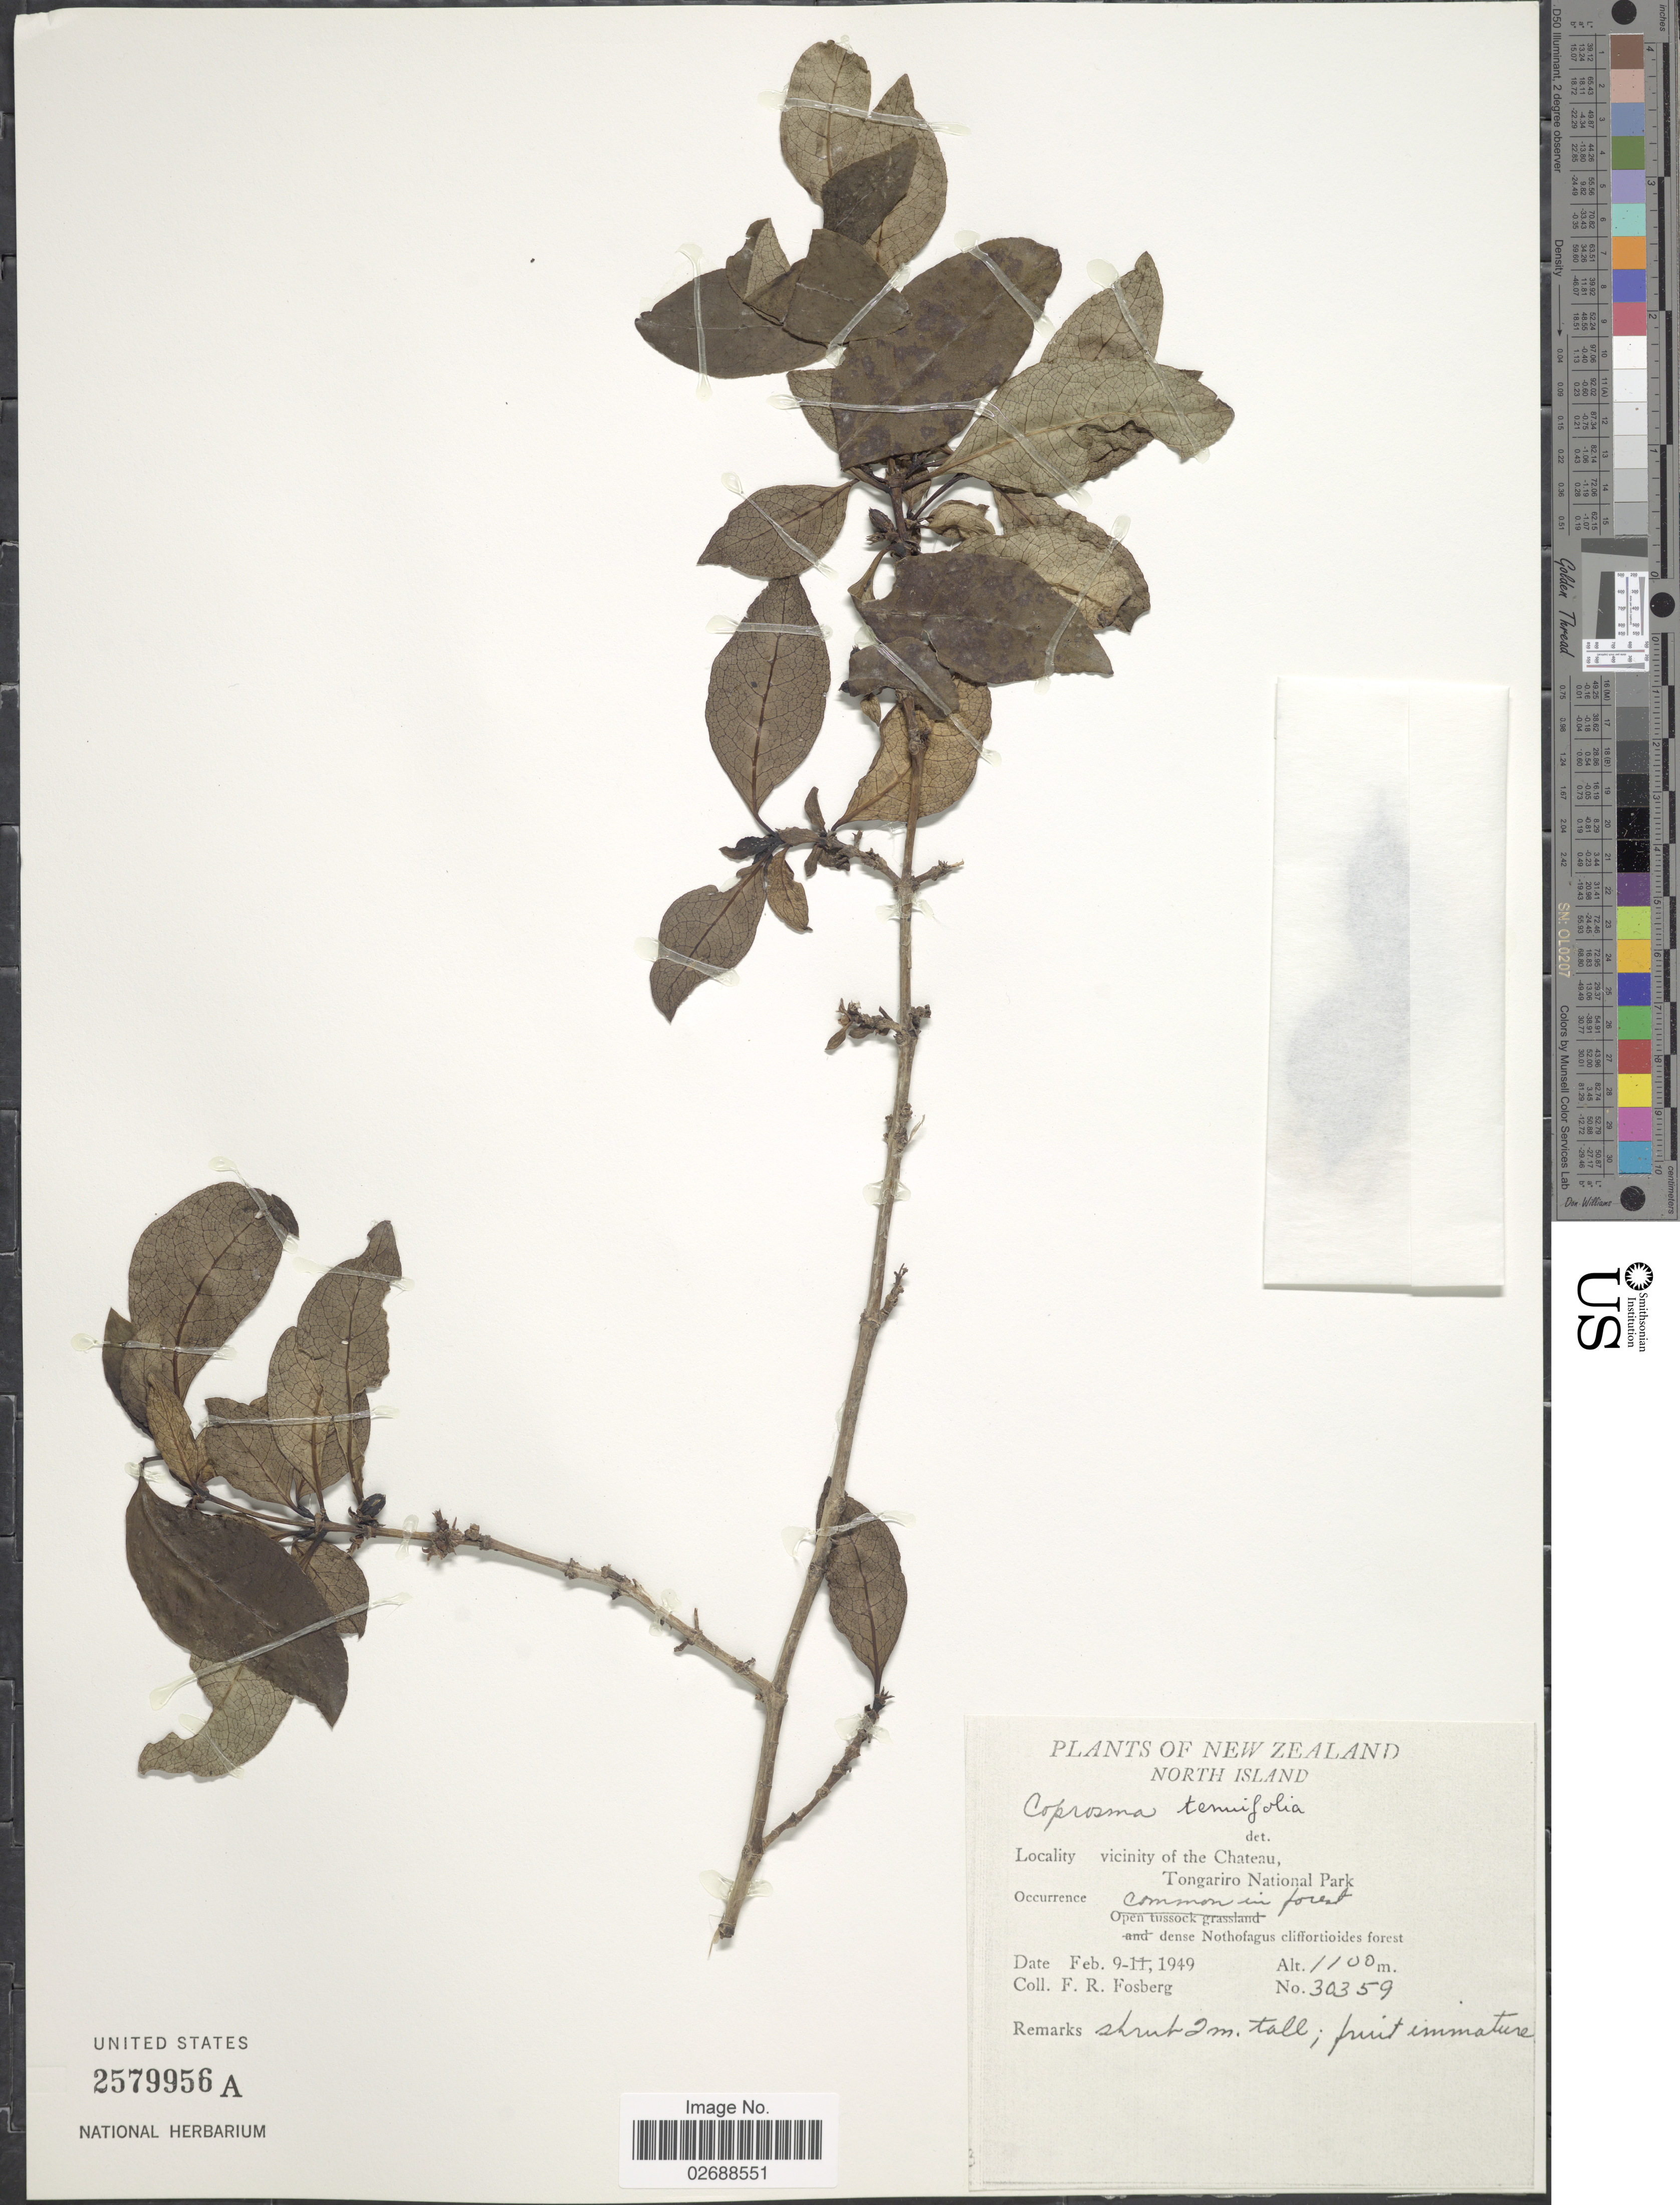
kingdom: Plantae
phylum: Tracheophyta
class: Magnoliopsida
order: Gentianales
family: Rubiaceae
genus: Coprosma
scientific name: Coprosma tenuifolia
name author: Cheeseman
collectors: F. R. Fosberg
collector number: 30359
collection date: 1949-02-09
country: New Zealand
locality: North Island, vicinity of the Chateau, Tongariro National Park.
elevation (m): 1100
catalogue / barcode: US 2579956A